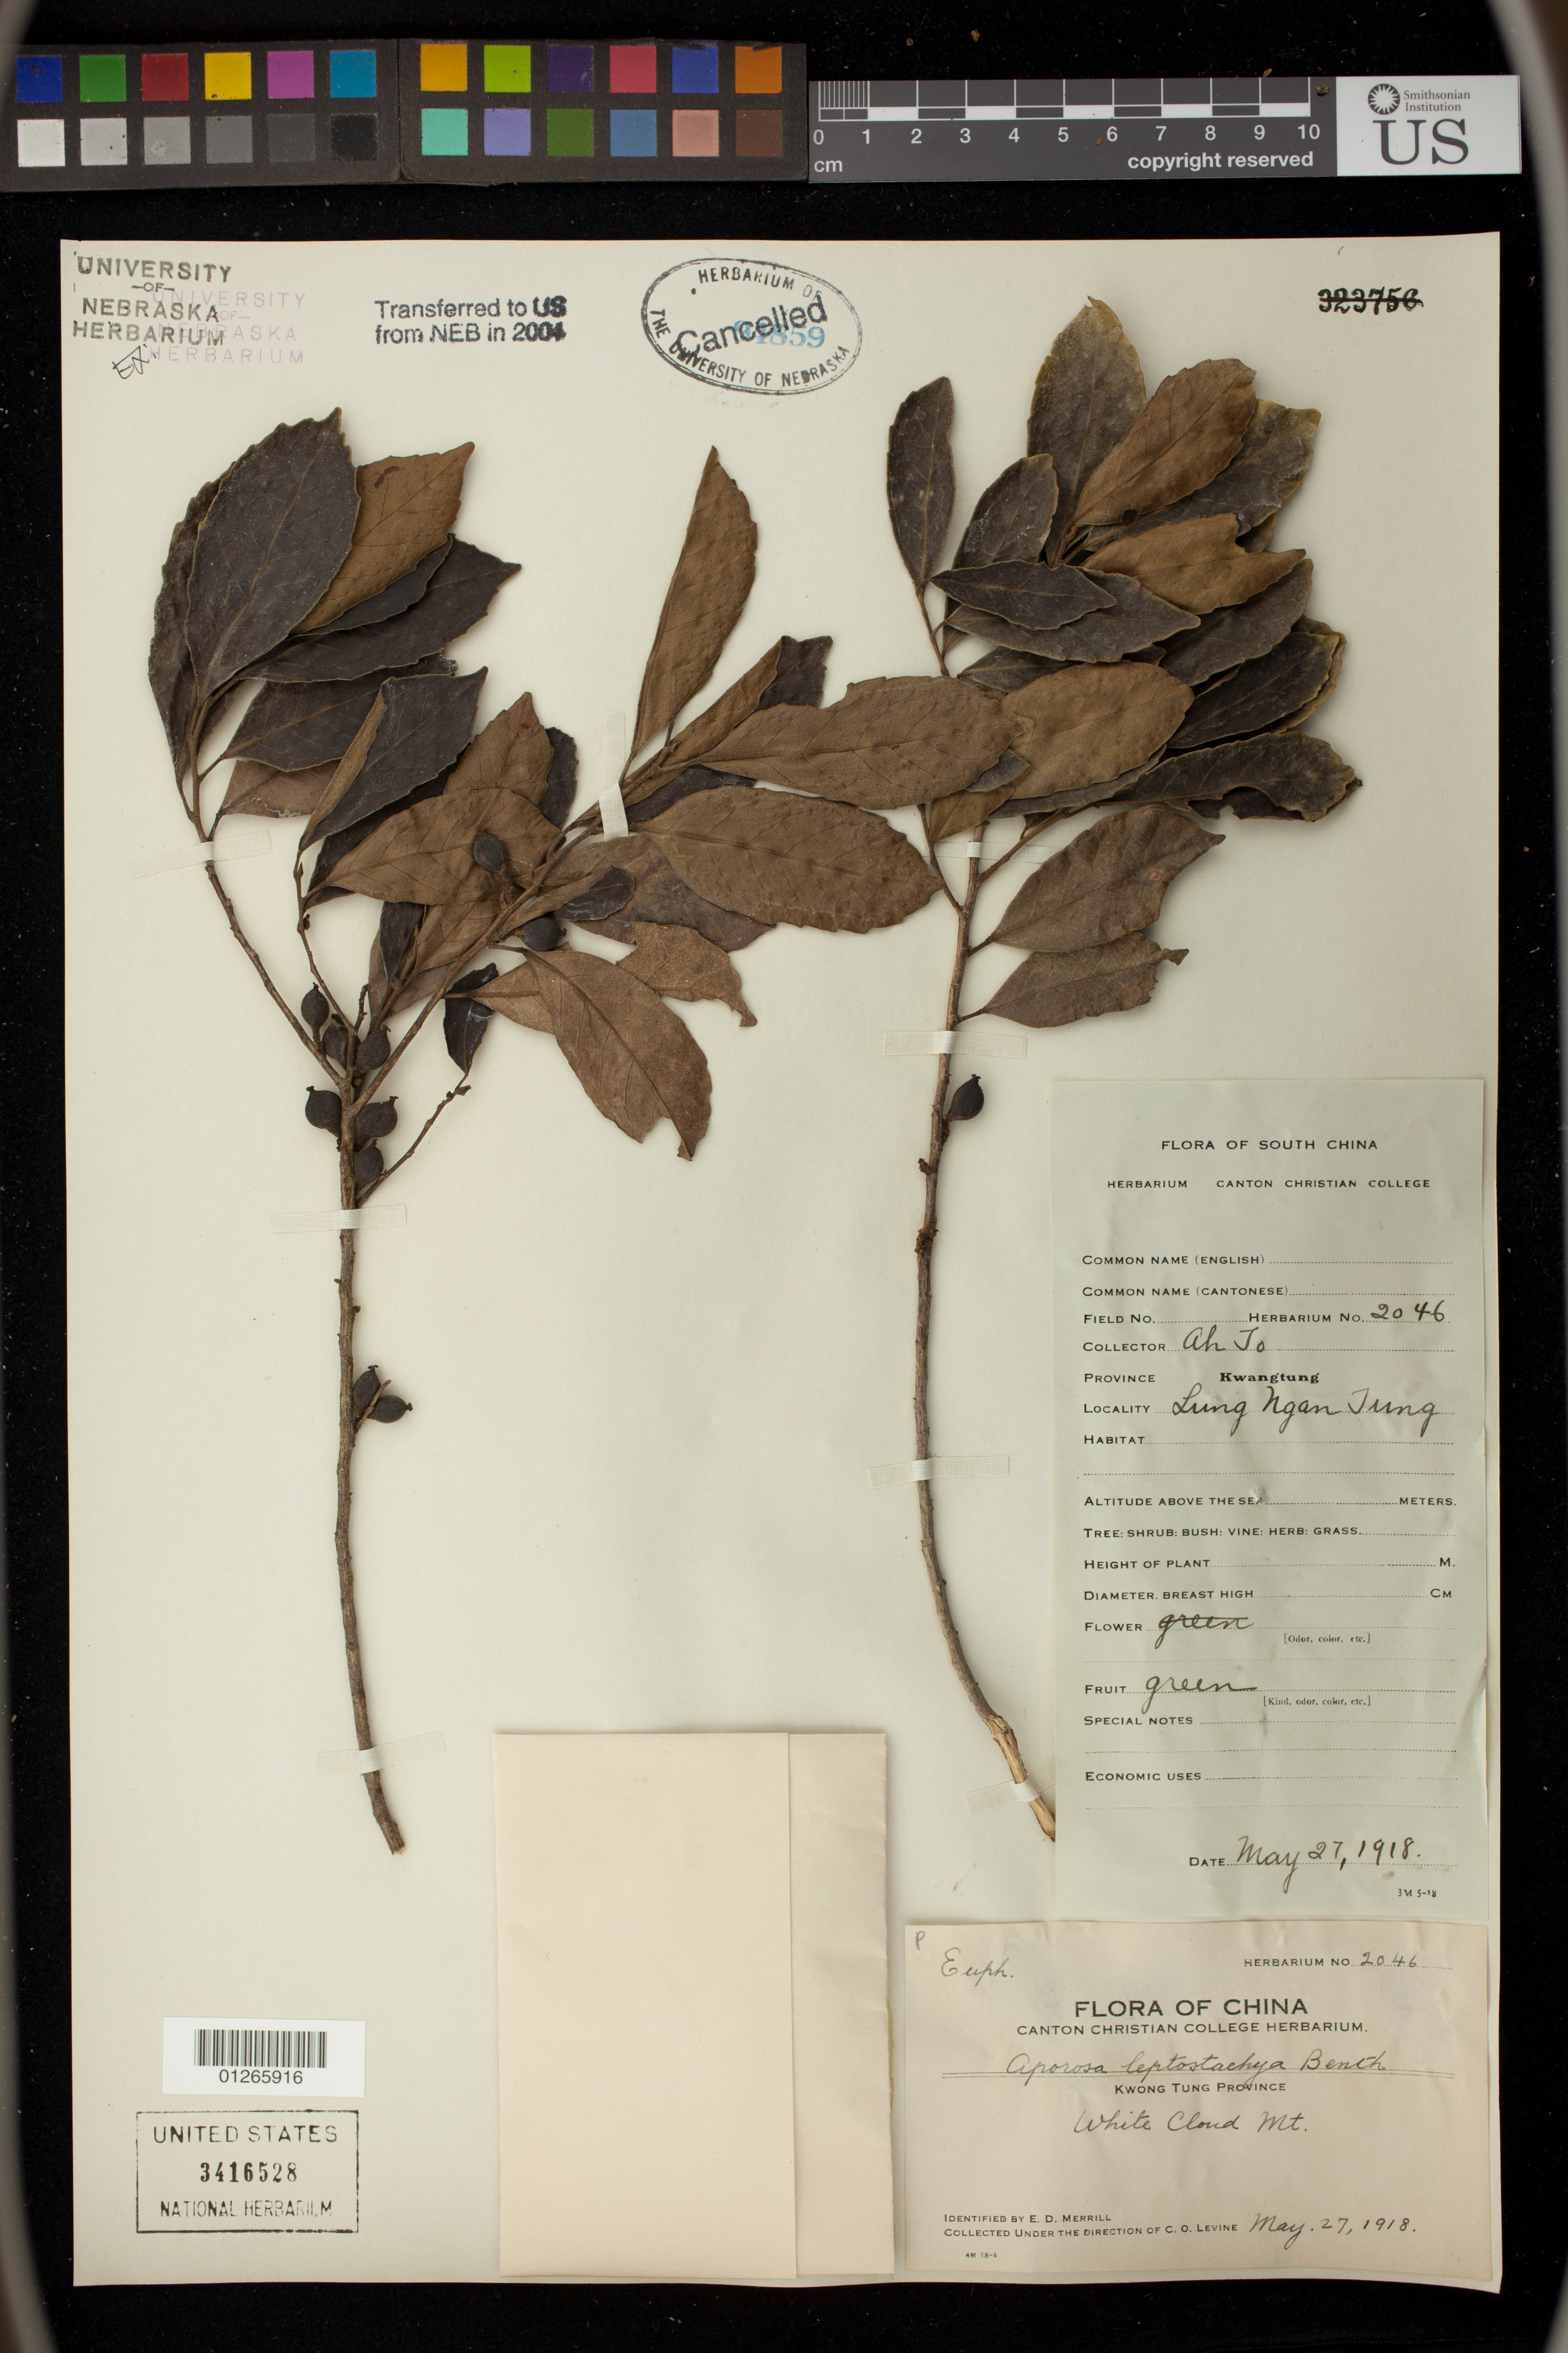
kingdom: Plantae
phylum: Tracheophyta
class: Magnoliopsida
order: Malpighiales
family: Phyllanthaceae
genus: Aporosa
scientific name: Aporosa octandra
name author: (Buch.-Ham. & D. Don) Vickery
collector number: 2046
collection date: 1918-05-27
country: China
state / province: Guangdong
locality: Kwang Tung Province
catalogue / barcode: US 3416528